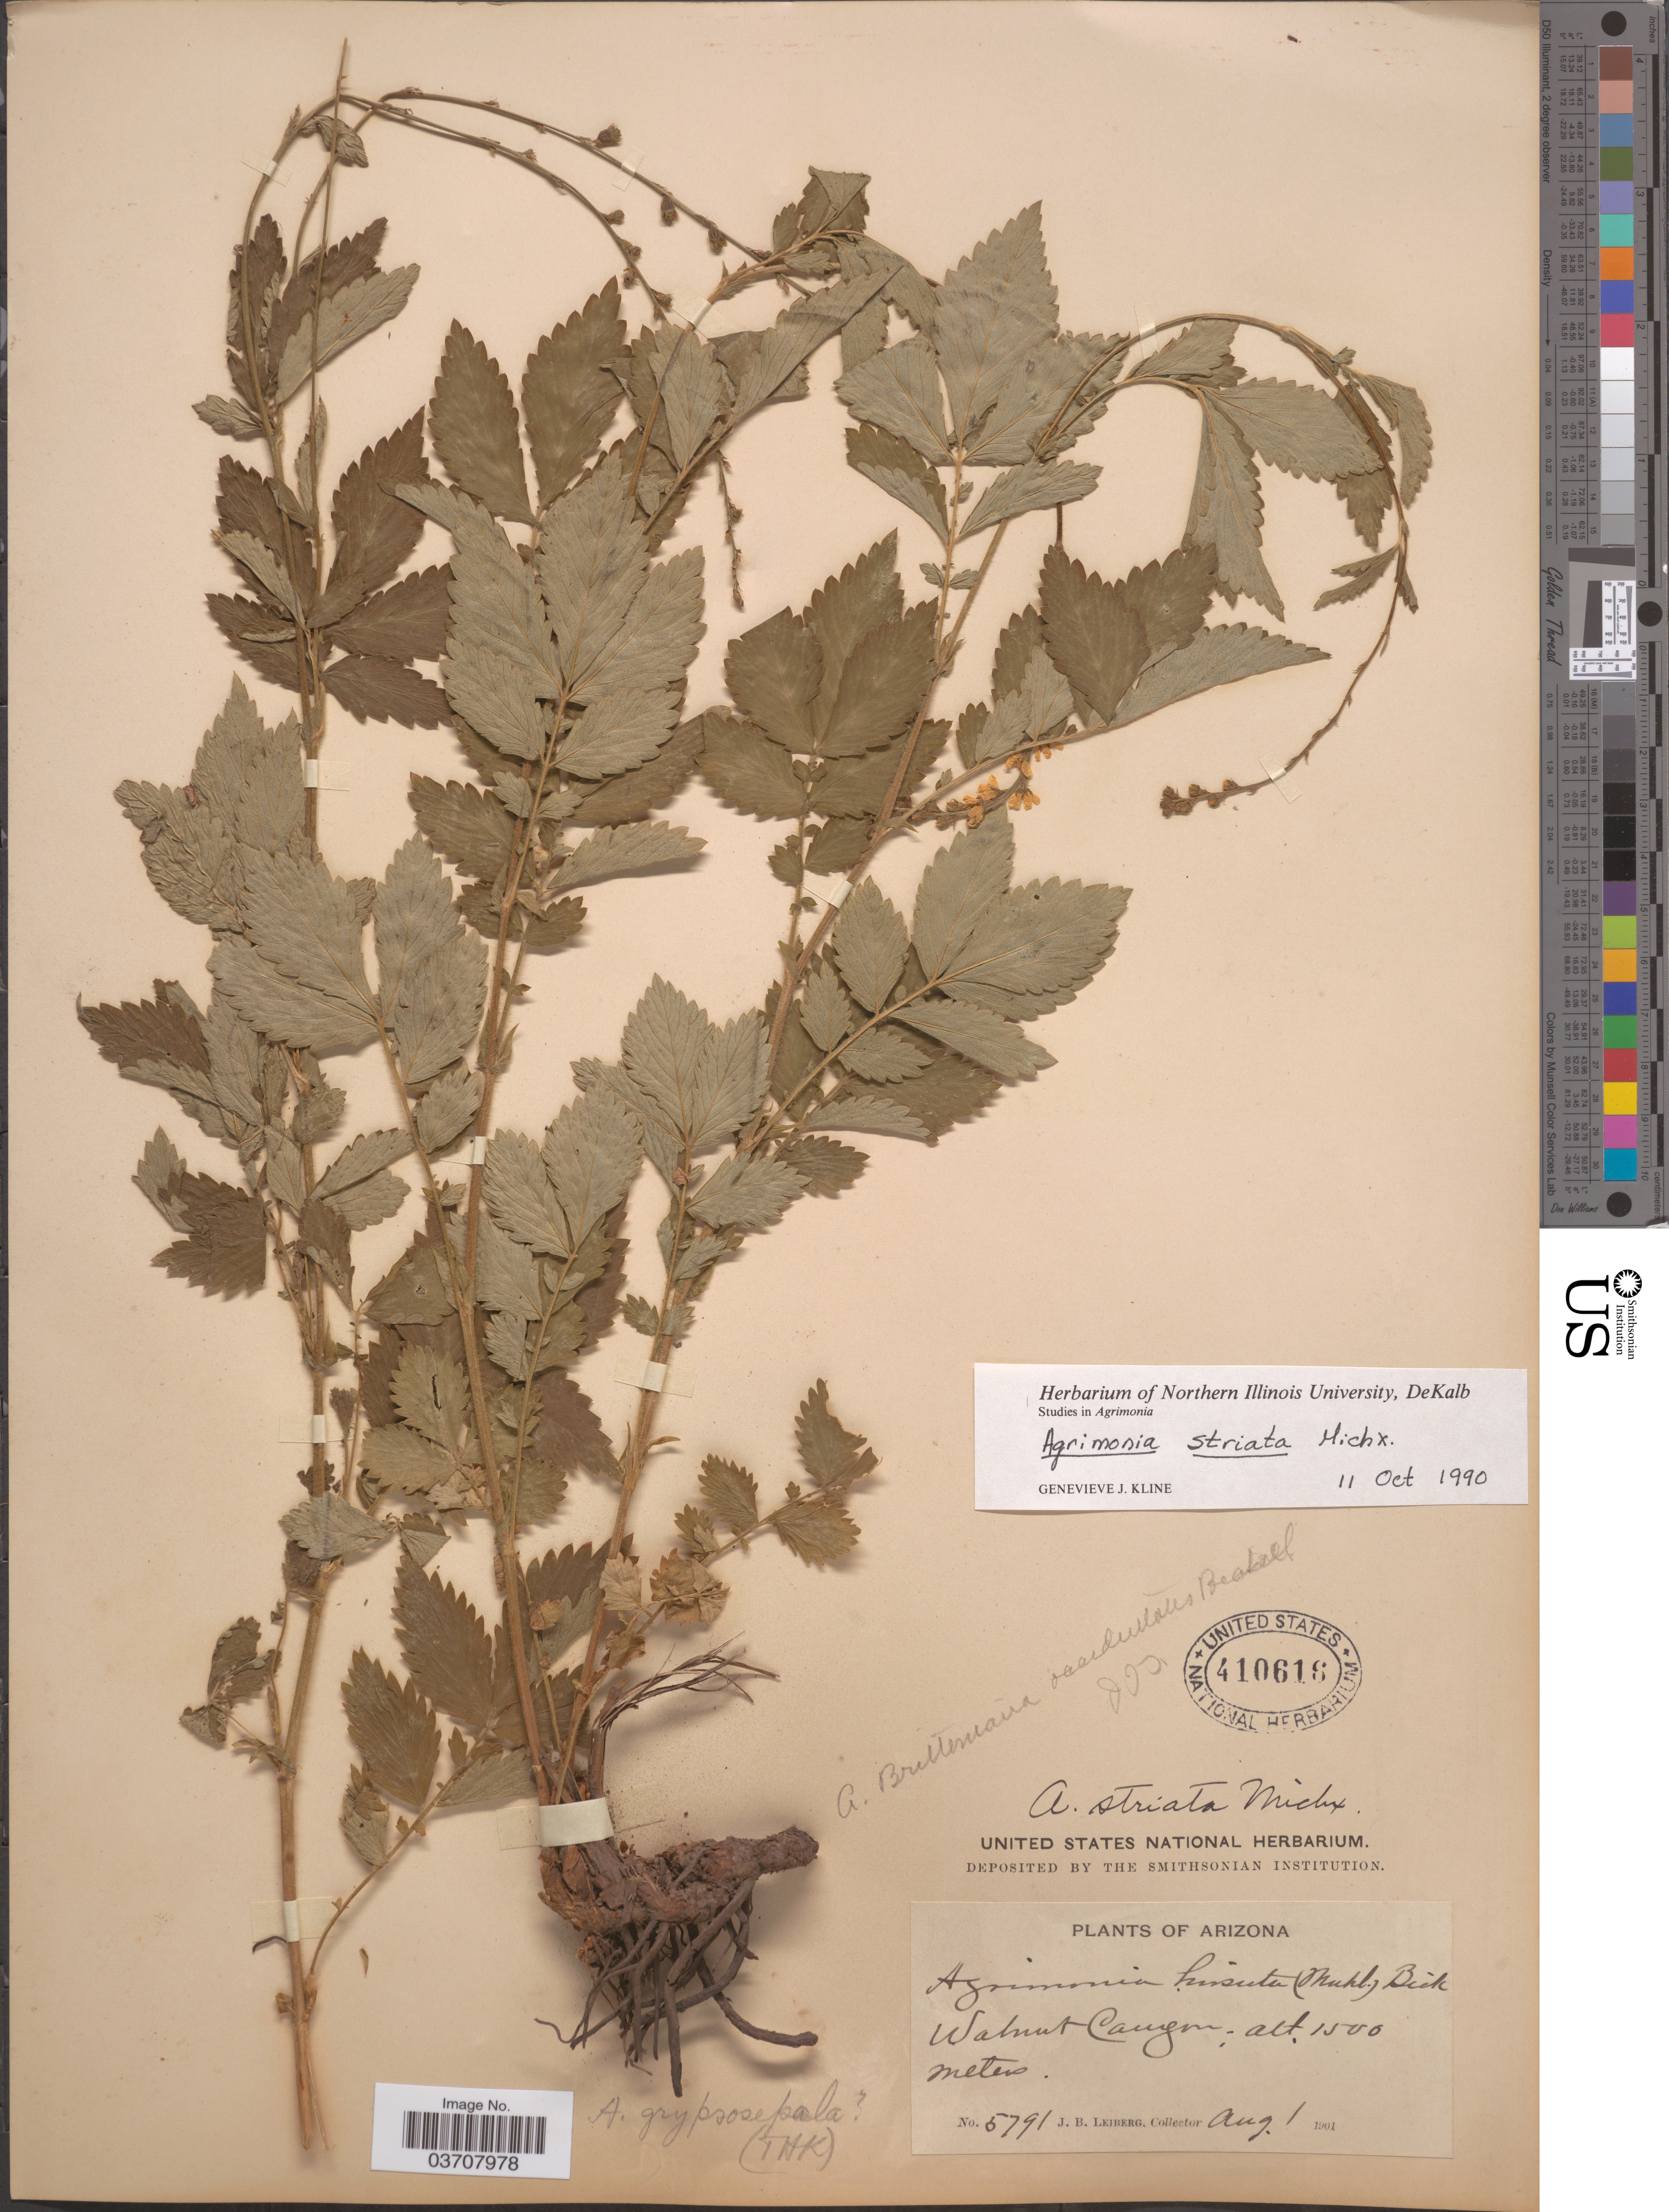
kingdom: Plantae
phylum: Tracheophyta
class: Magnoliopsida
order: Rosales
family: Rosaceae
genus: Agrimonia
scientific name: Agrimonia striata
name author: Michx.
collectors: J. B. Leiberg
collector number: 5791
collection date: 1901-08-01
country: United States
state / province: Arizona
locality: Walnut Canyon.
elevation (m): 1500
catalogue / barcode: US 410616